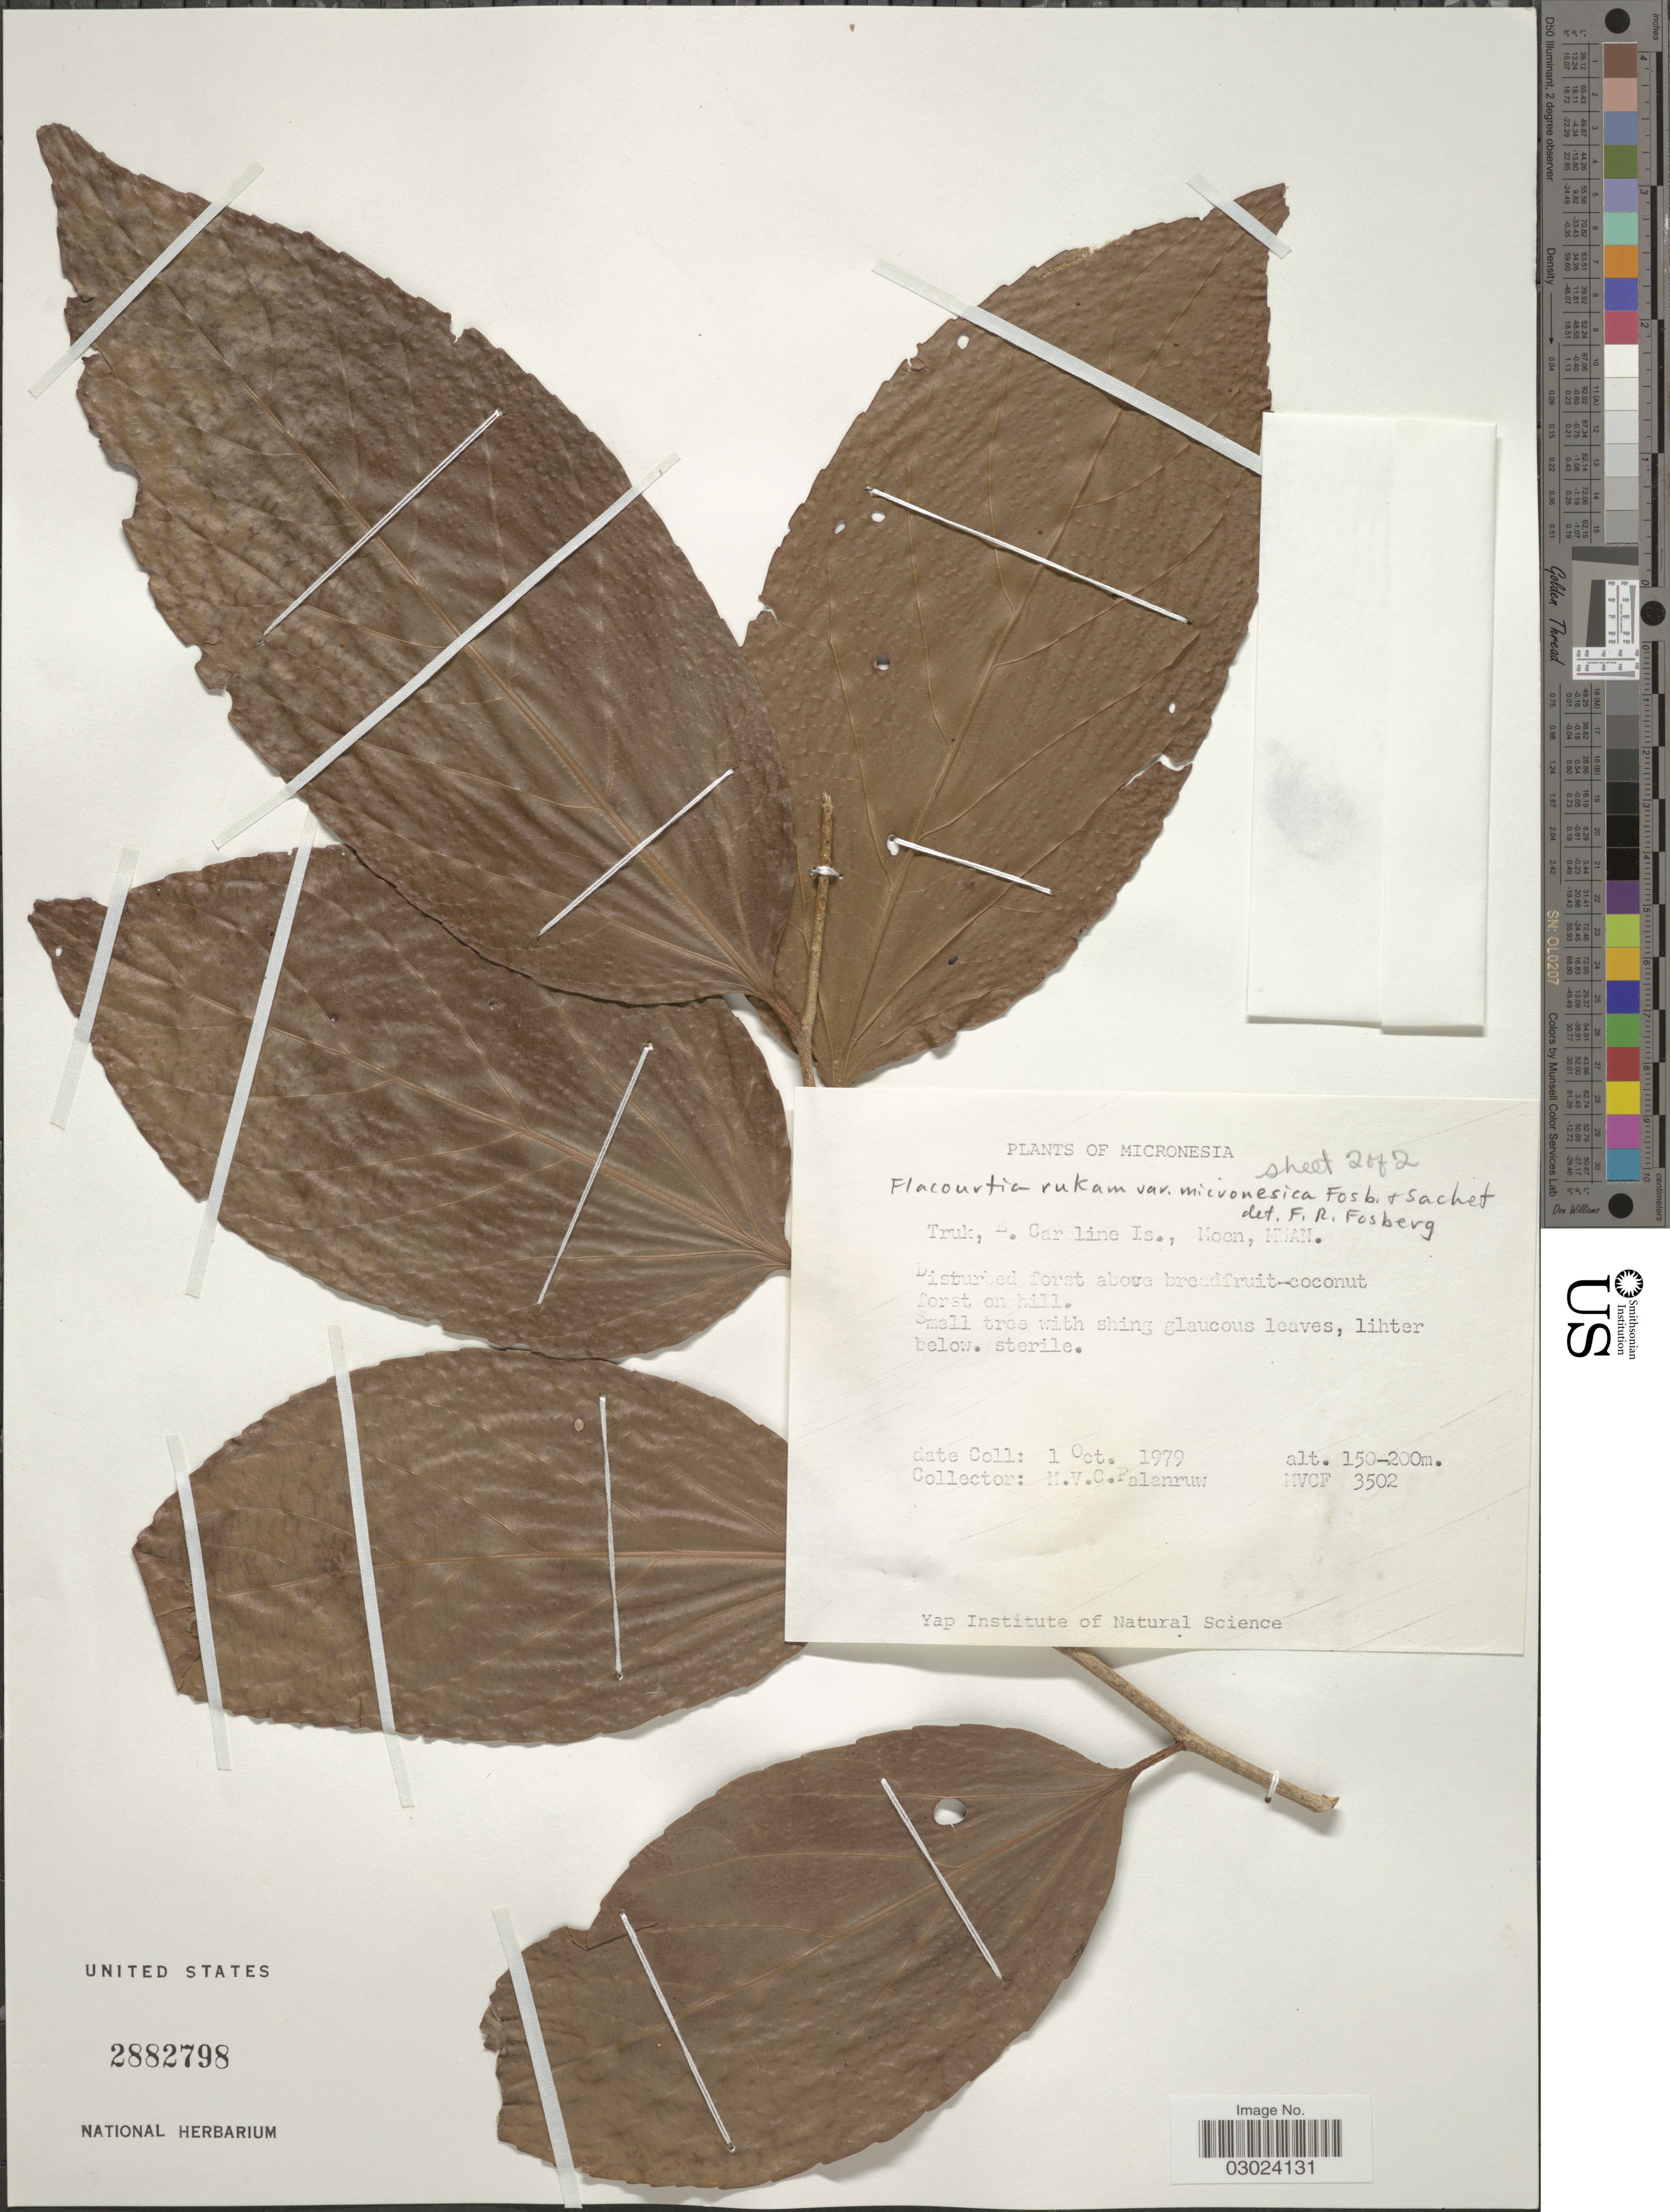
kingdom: Plantae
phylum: Tracheophyta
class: Magnoliopsida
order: Malpighiales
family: Salicaceae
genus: Flacourtia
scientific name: Flacourtia rukam var. micronesica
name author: Fosberg & Sachet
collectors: M. V. Falanruw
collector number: MVCF3502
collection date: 1979-10-01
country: Micronesia, Federated States of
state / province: Truk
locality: Micronesia. Truk, E. Caroline Is., Moen, Mwan.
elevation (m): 150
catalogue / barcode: US 2882798